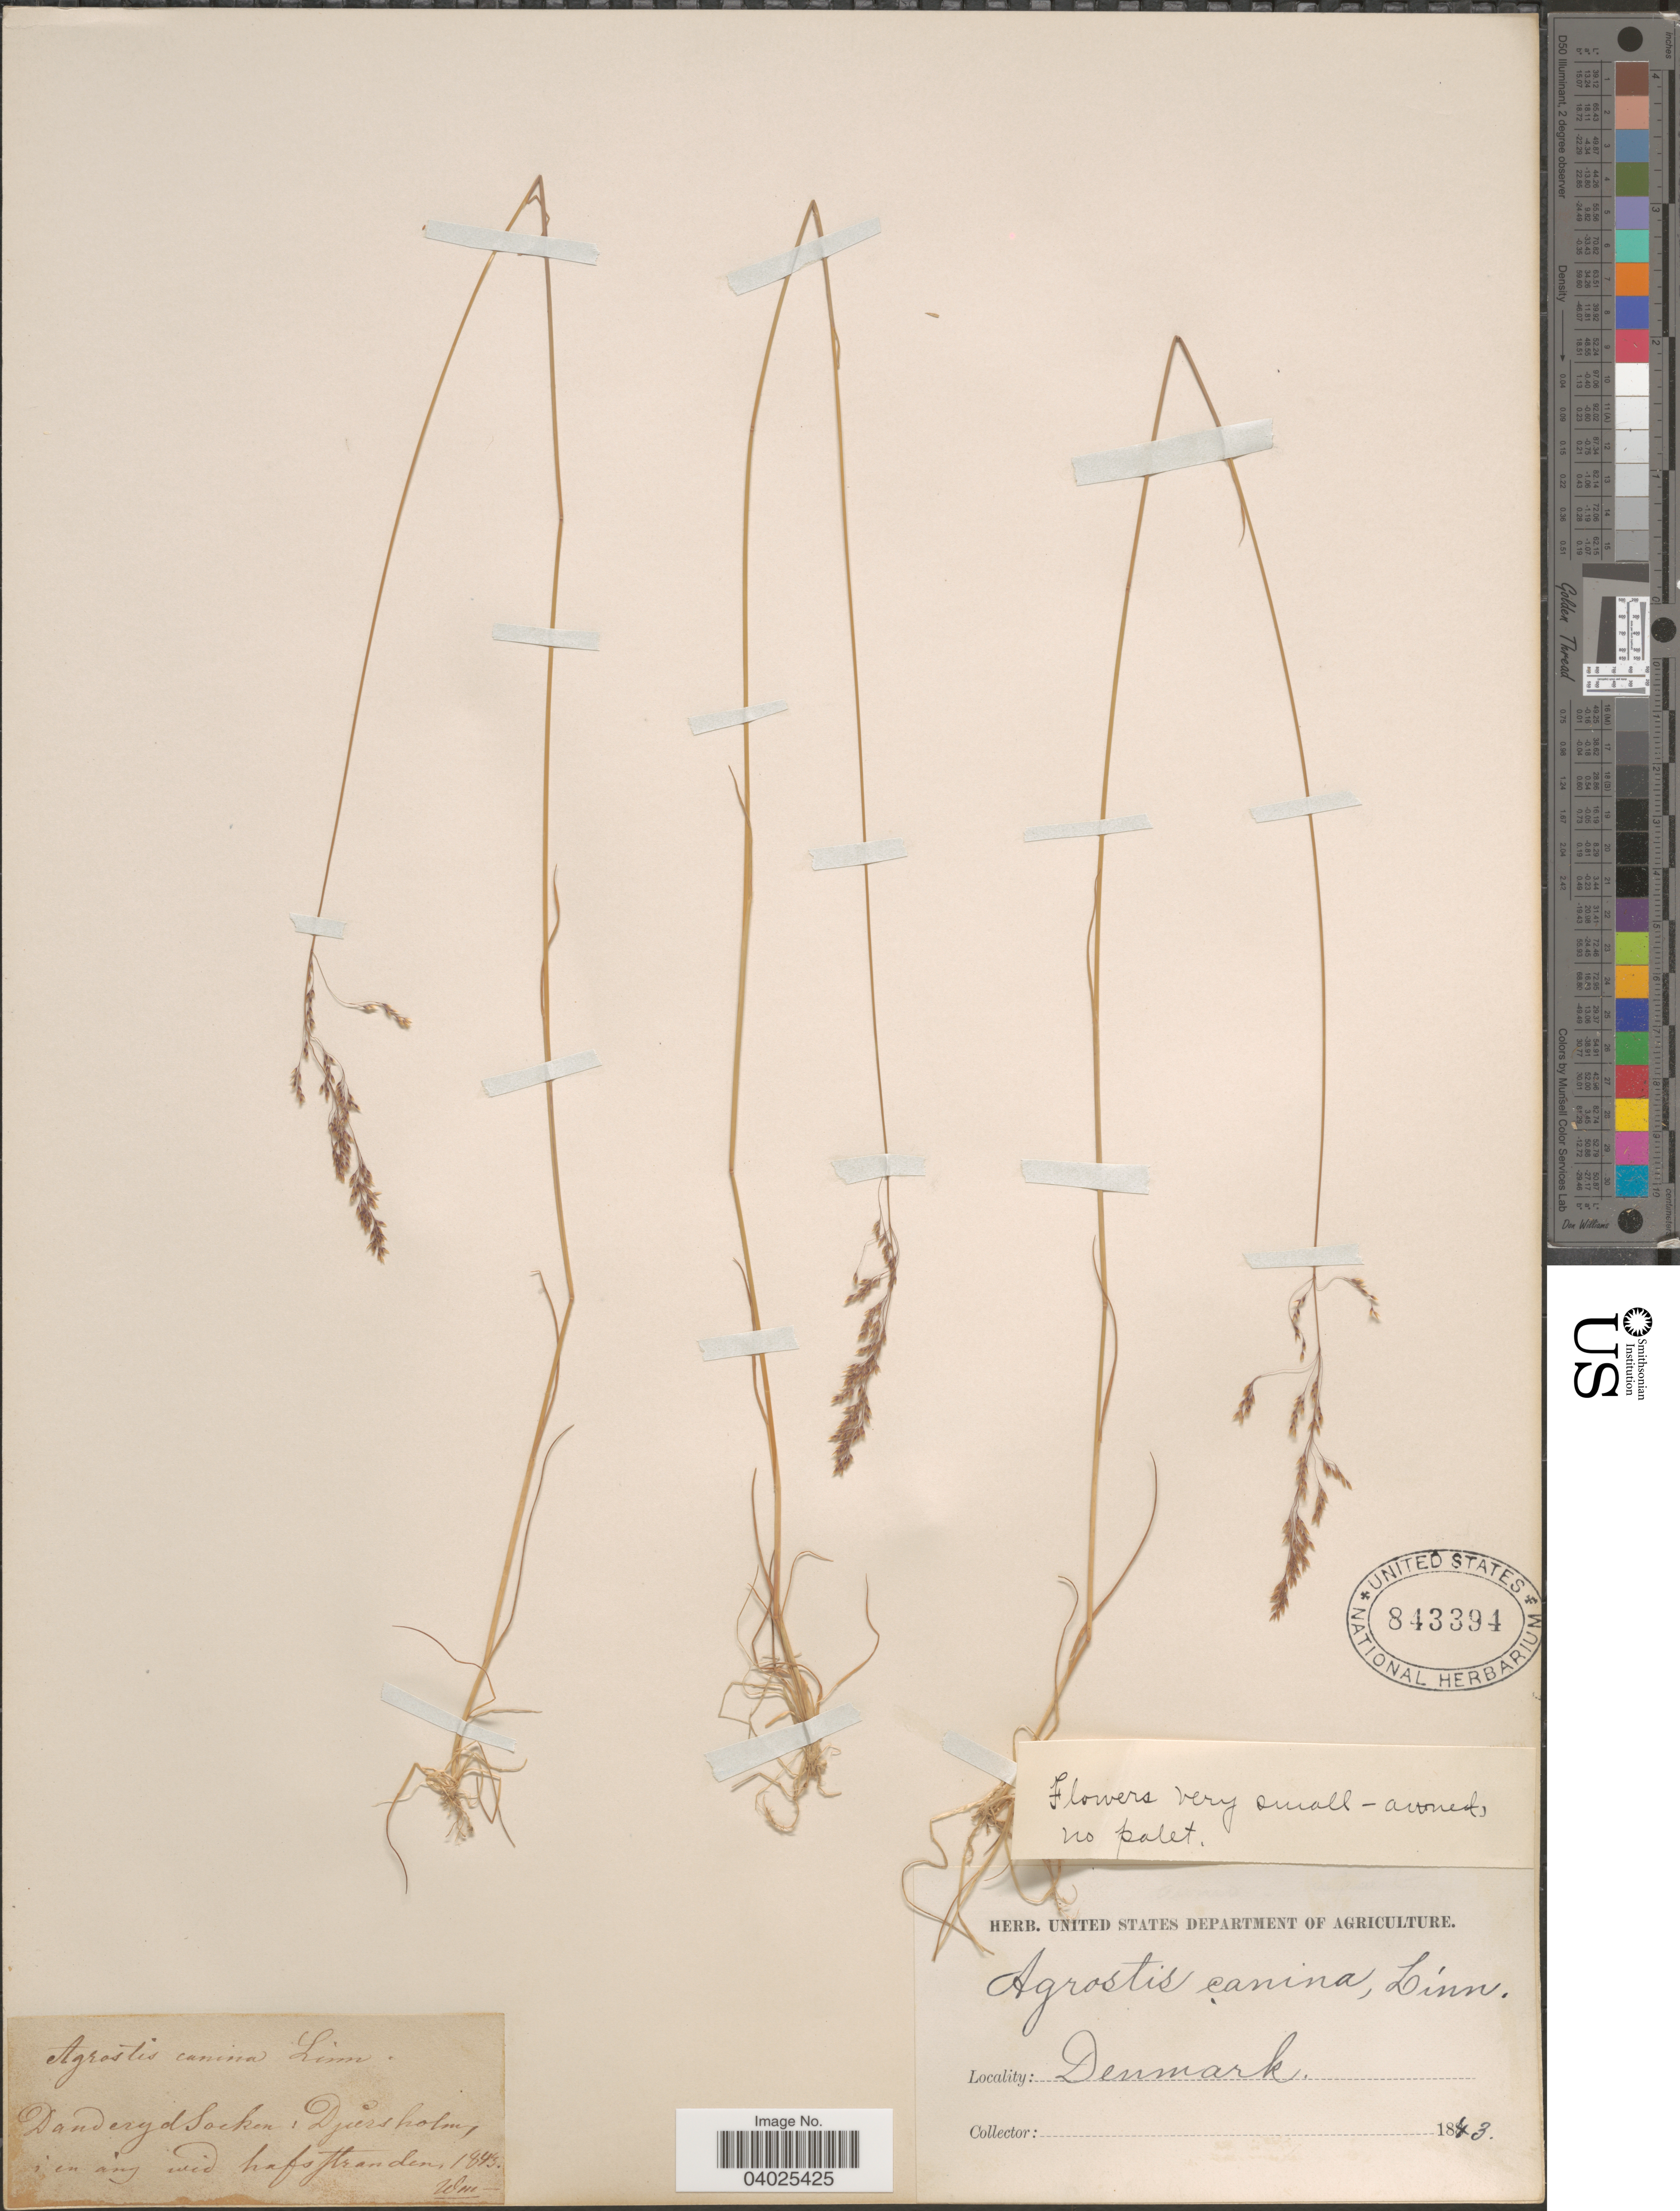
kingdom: Plantae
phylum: Tracheophyta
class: Liliopsida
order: Poales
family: Poaceae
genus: Agrostis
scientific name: Agrostis canina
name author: L.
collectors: J. E. Wikström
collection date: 1843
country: Denmark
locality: Danderyd Socken : Djursholm, in any ved hafsstranden.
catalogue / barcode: US 843394